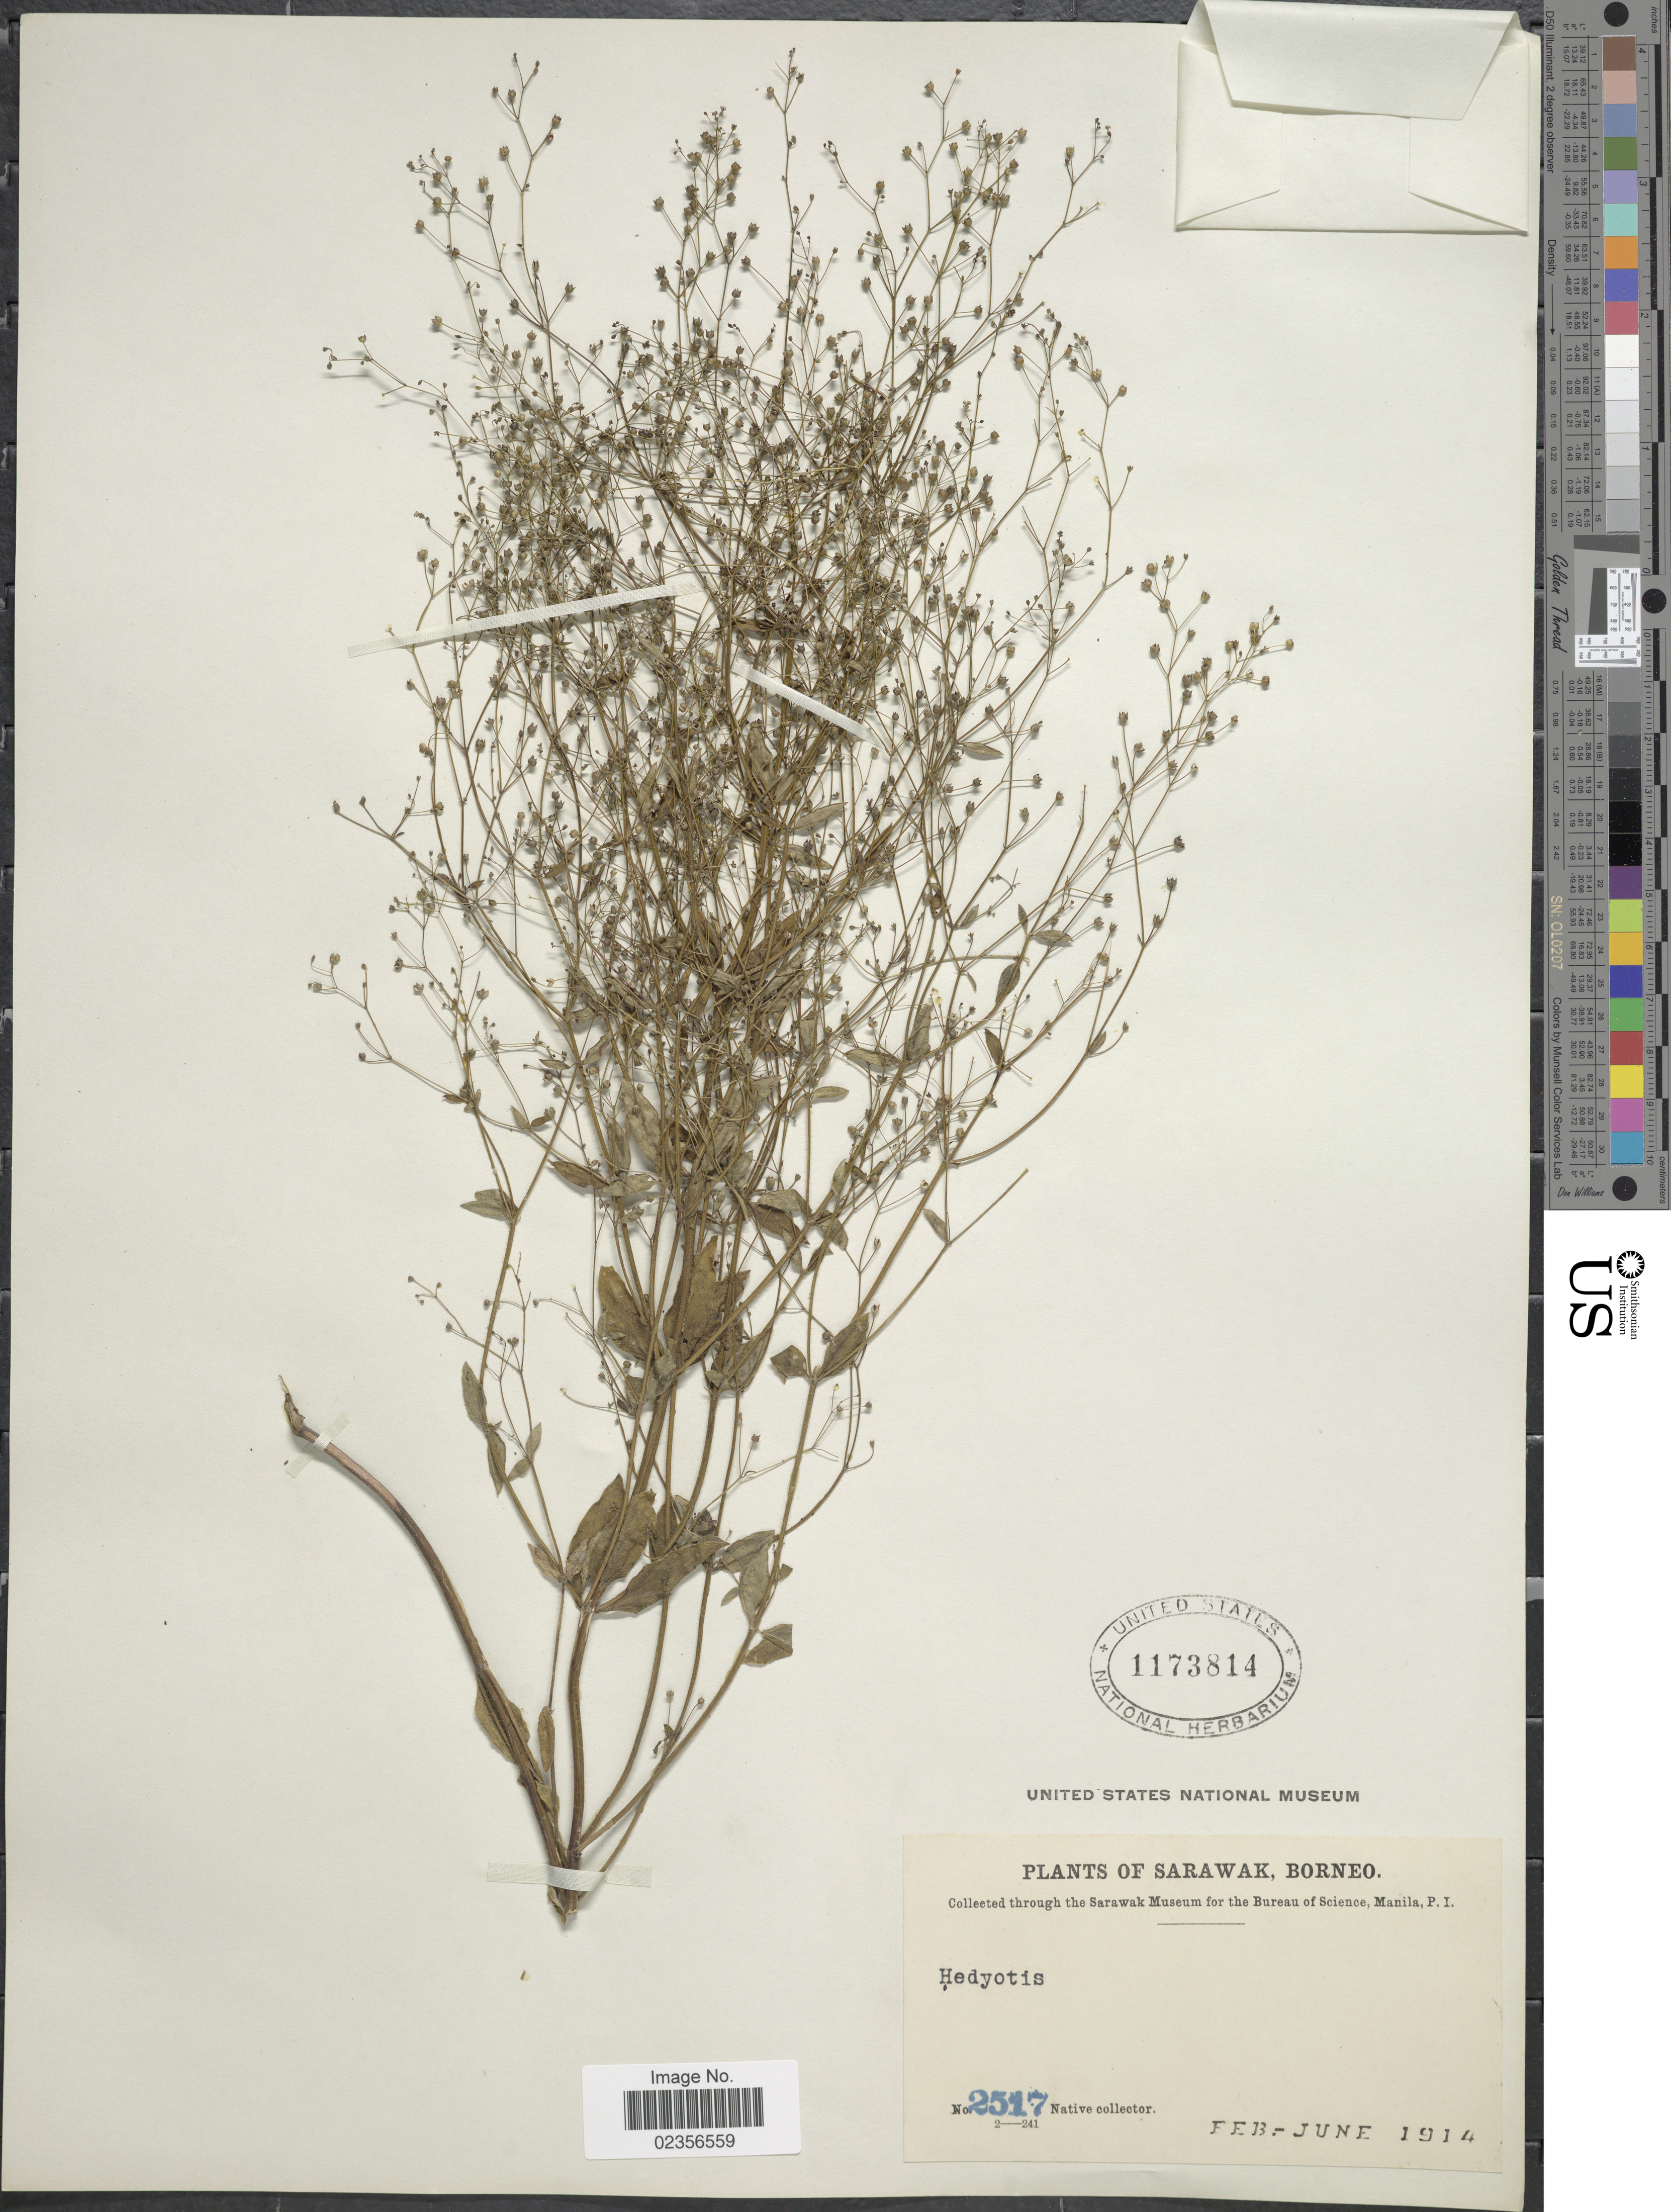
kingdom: Plantae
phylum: Tracheophyta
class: Magnoliopsida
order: Gentianales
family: Rubiaceae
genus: Hedyotis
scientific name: Hedyotis sp.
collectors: Native collector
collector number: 2517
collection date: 1914-02/1914-06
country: Malaysia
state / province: Sarawak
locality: Borneo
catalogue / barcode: US 1173814